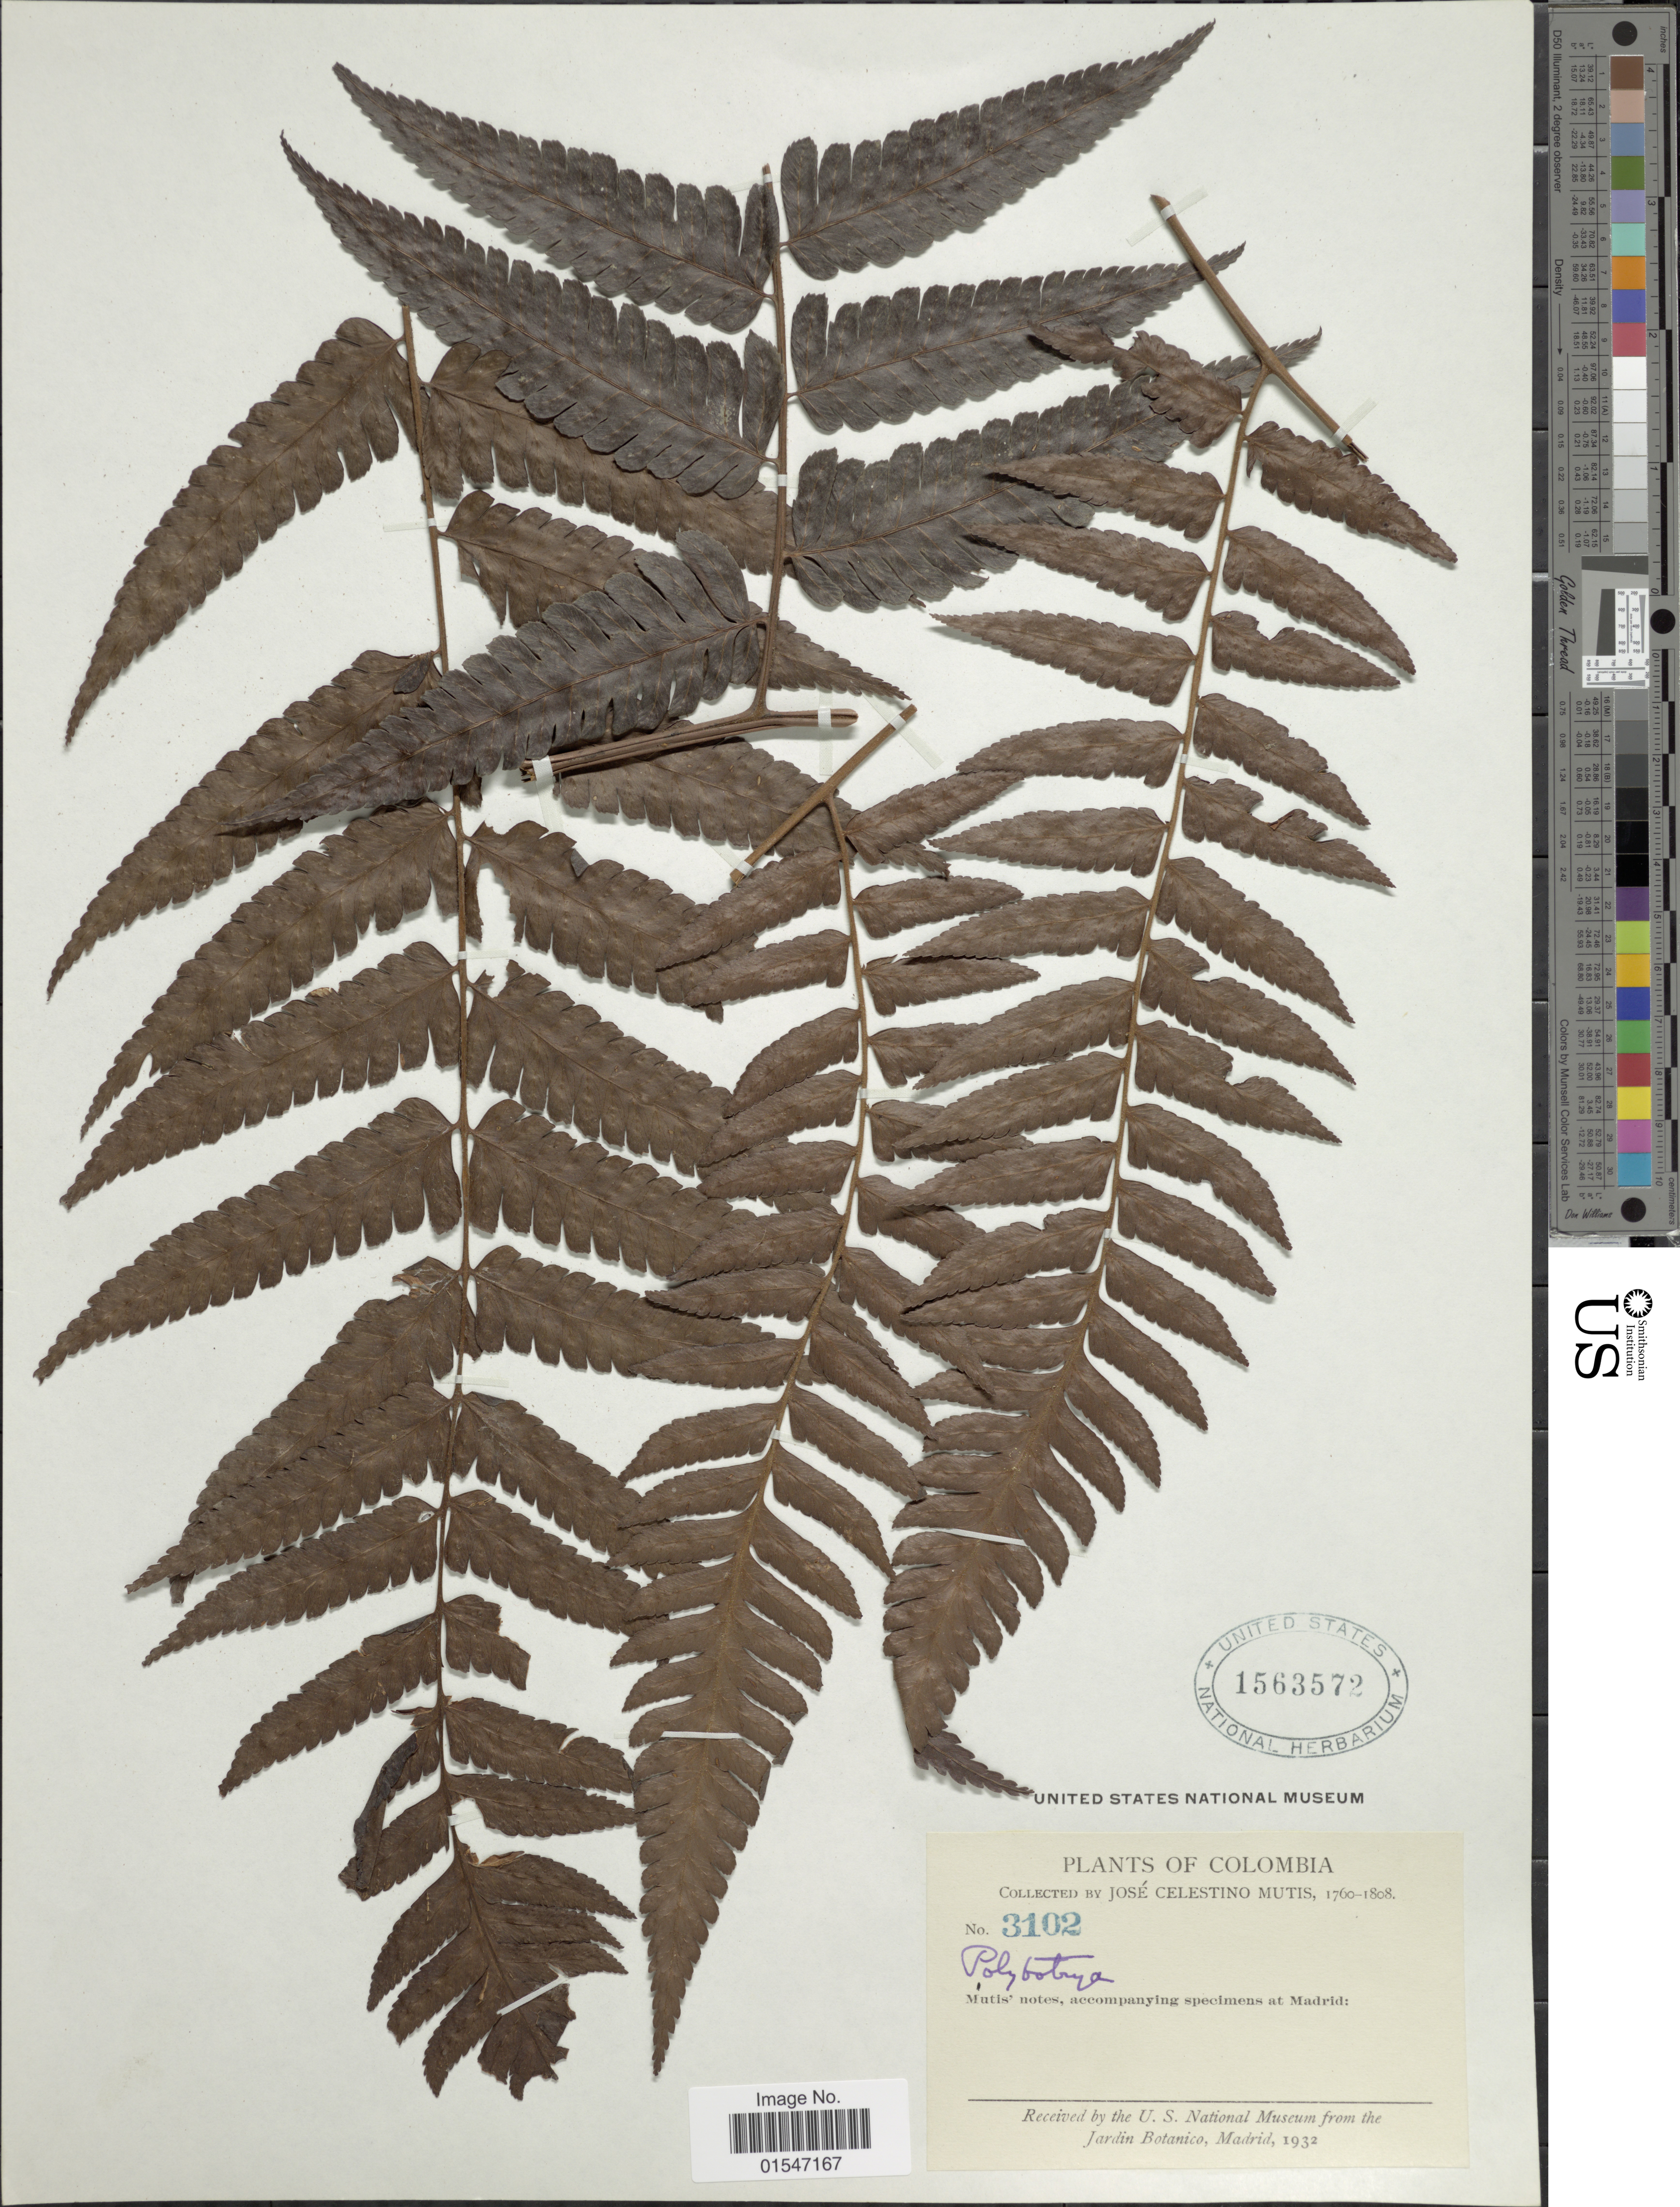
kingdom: Plantae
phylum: Tracheophyta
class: Polypodiopsida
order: Polypodiales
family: Dryopteridaceae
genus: Polybotrya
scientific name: Polybotrya caudata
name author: Kunze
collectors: J. C. B. Mutis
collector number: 3102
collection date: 1760/1808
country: Colombia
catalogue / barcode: US 1563572